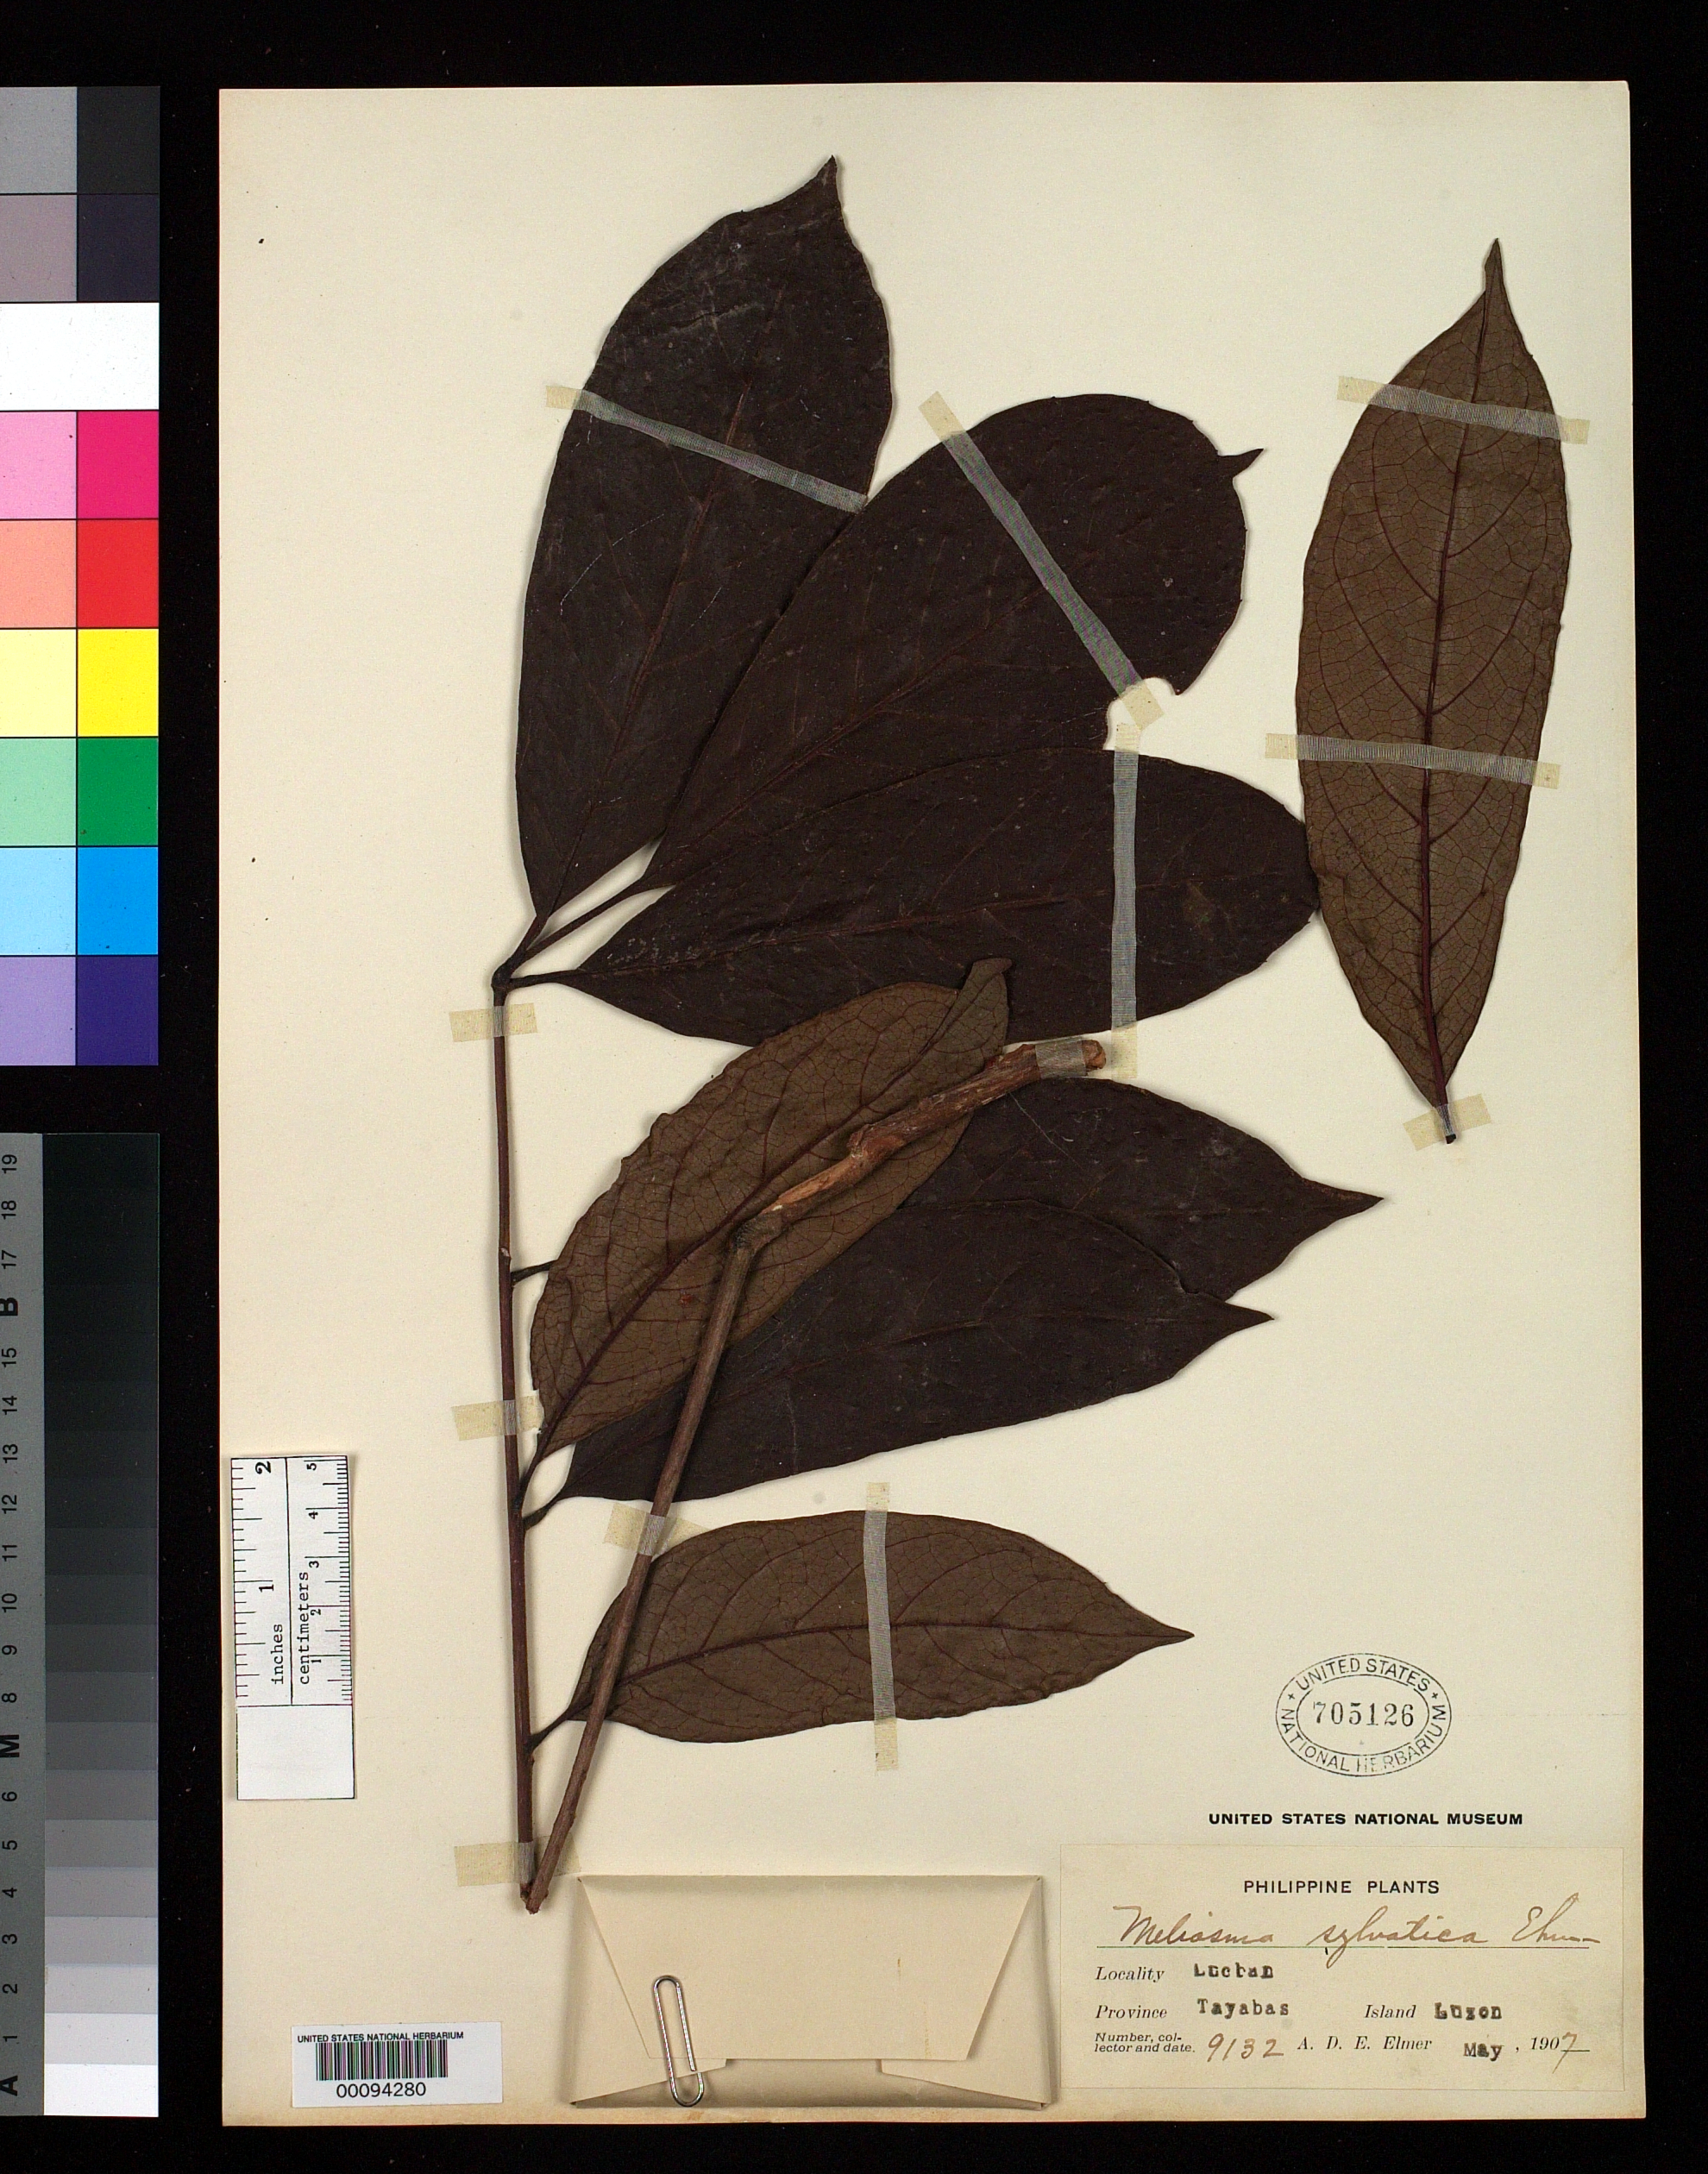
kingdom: Plantae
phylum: Tracheophyta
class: Magnoliopsida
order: Proteales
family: Sabiaceae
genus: Meliosma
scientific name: Meliosma sylvatica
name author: Elmer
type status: Isotype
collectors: A. D. E. Elmer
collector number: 9132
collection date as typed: May 1907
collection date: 1907-05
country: Philippines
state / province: Calabarzon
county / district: Quezon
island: Luzon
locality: Lucban, Province of Tayabas, Luzon.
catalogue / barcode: US 705126